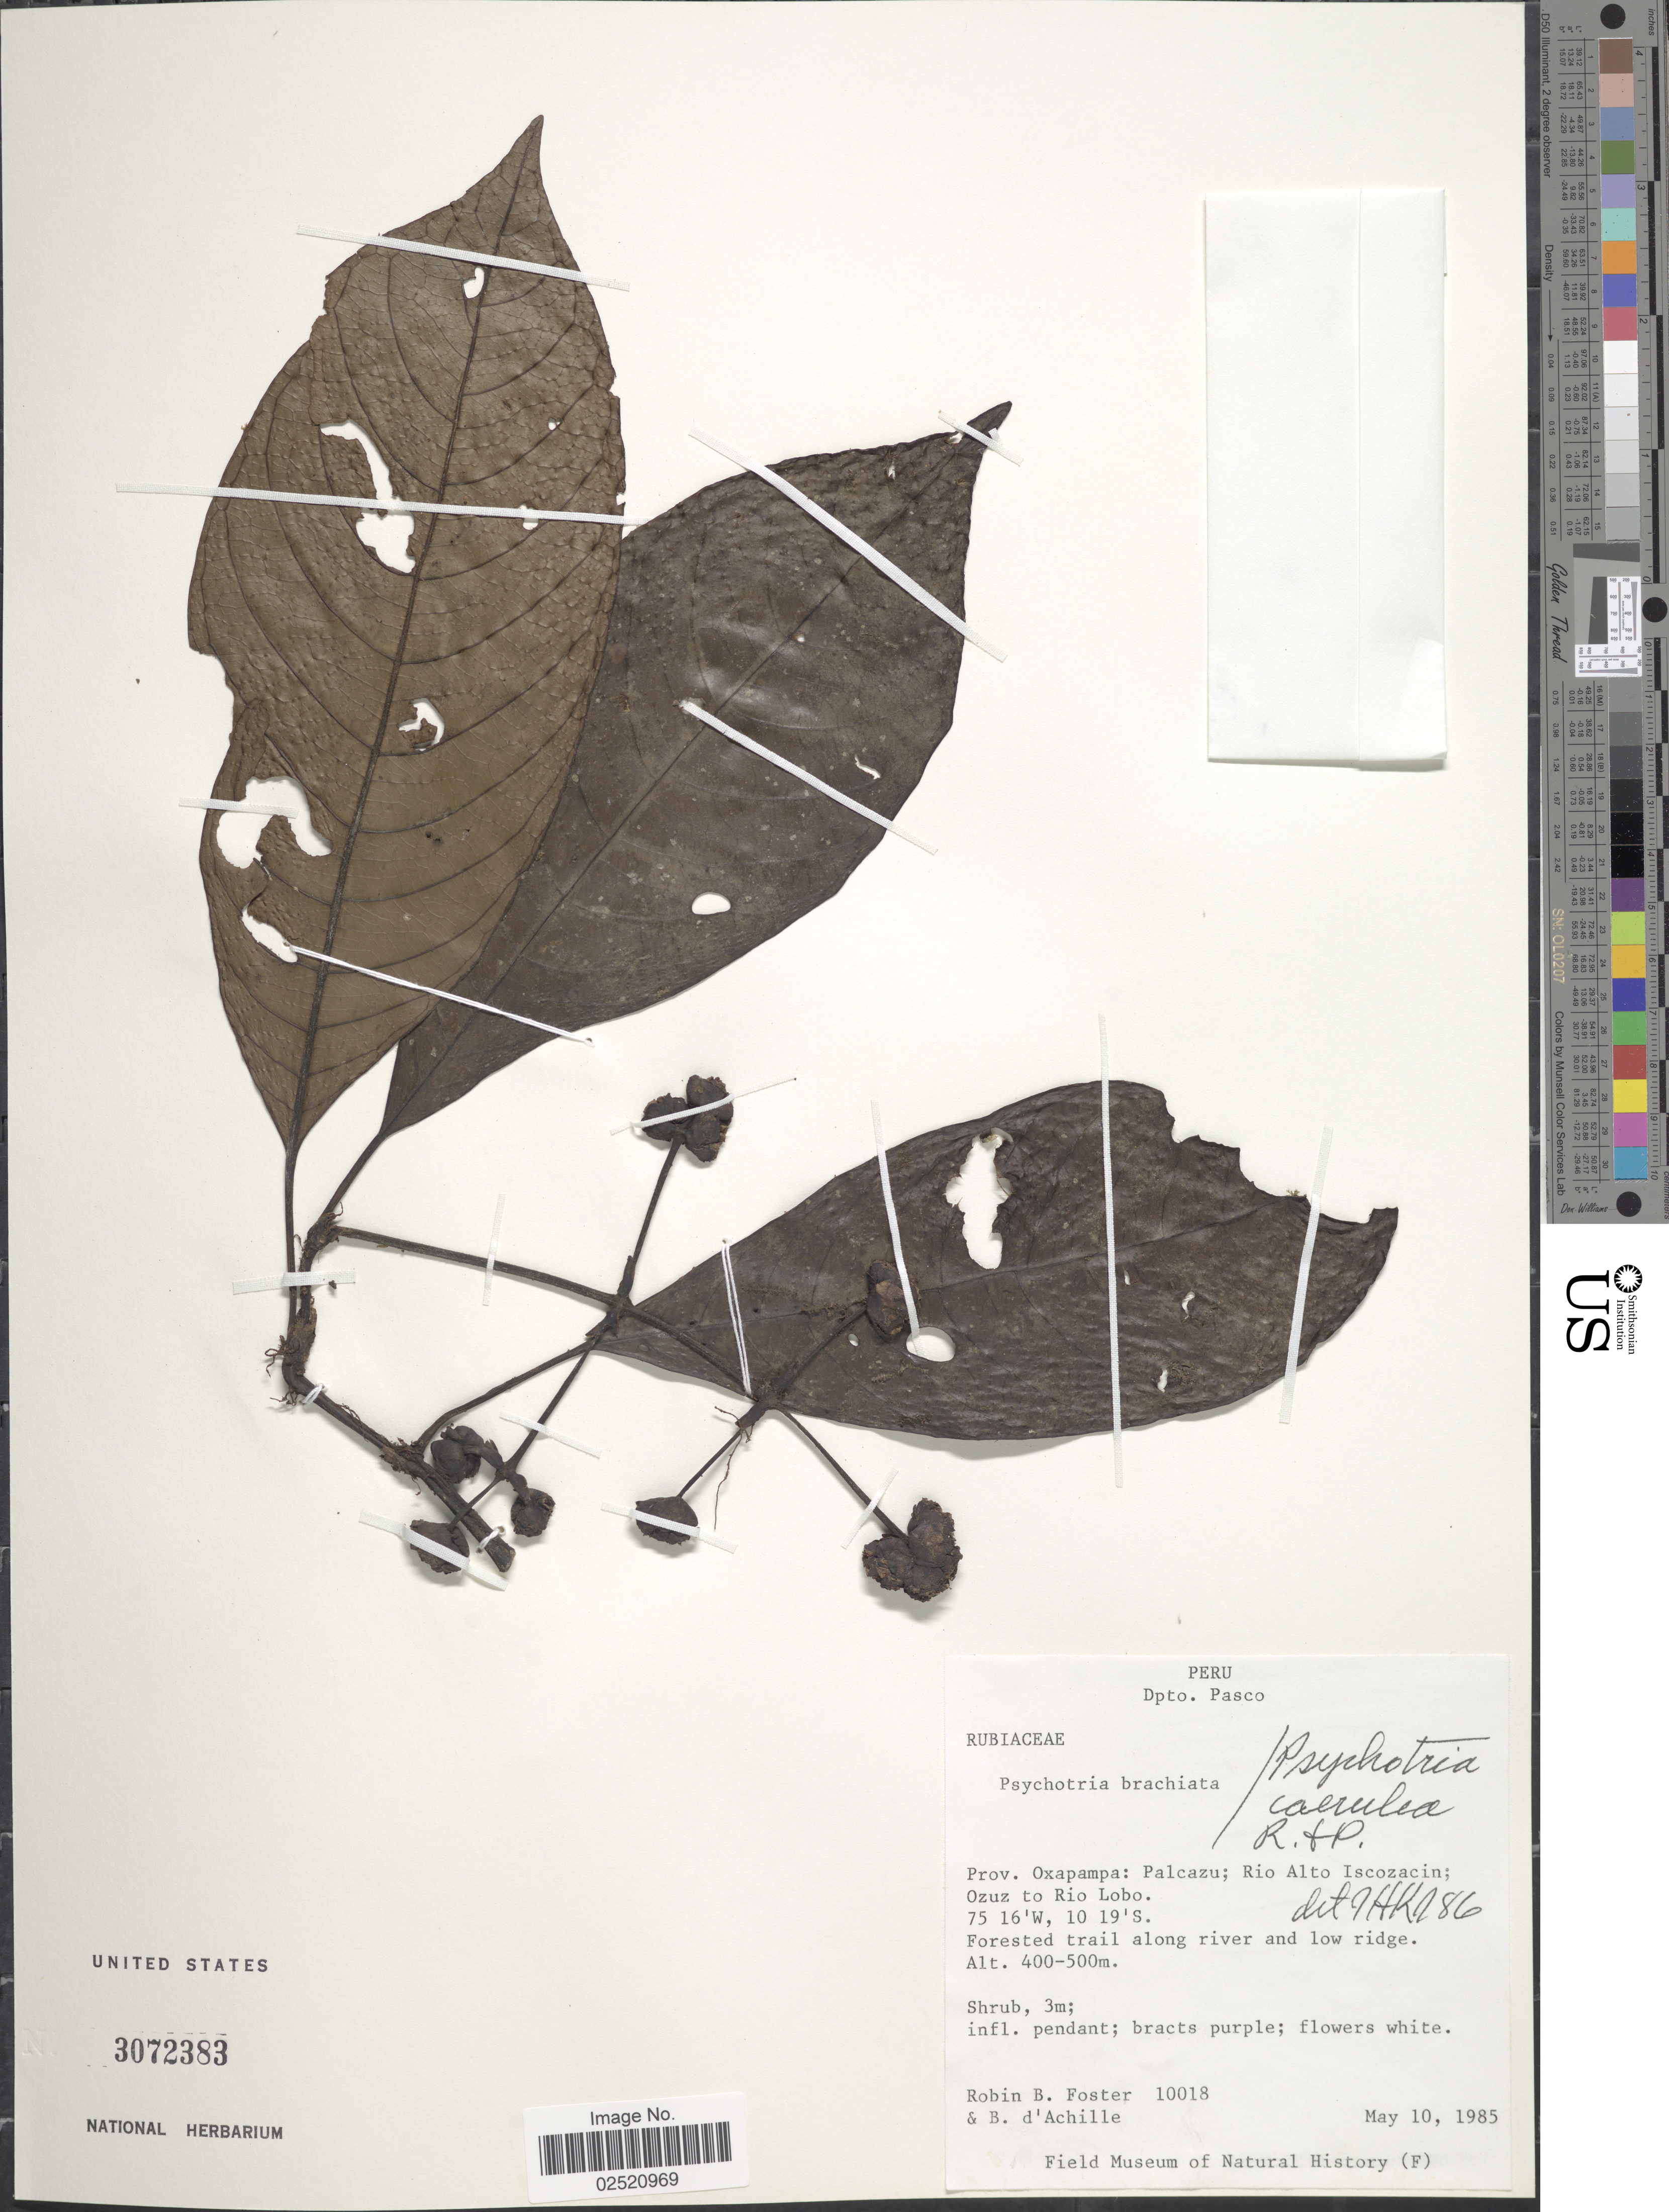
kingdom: Plantae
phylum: Tracheophyta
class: Magnoliopsida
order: Gentianales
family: Rubiaceae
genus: Psychotria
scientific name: Psychotria caerulea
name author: Ruiz & Pav.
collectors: R. B. Foster & B. d'Achille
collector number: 10018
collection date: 1985-05-10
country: Peru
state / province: Pasco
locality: Prov. Oxapampa: Palcazu; Ri oAlto Iscozacin; Ozuz to Rio Lobo, forested trail along river and low ridge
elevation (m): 400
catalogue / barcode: US 3072383